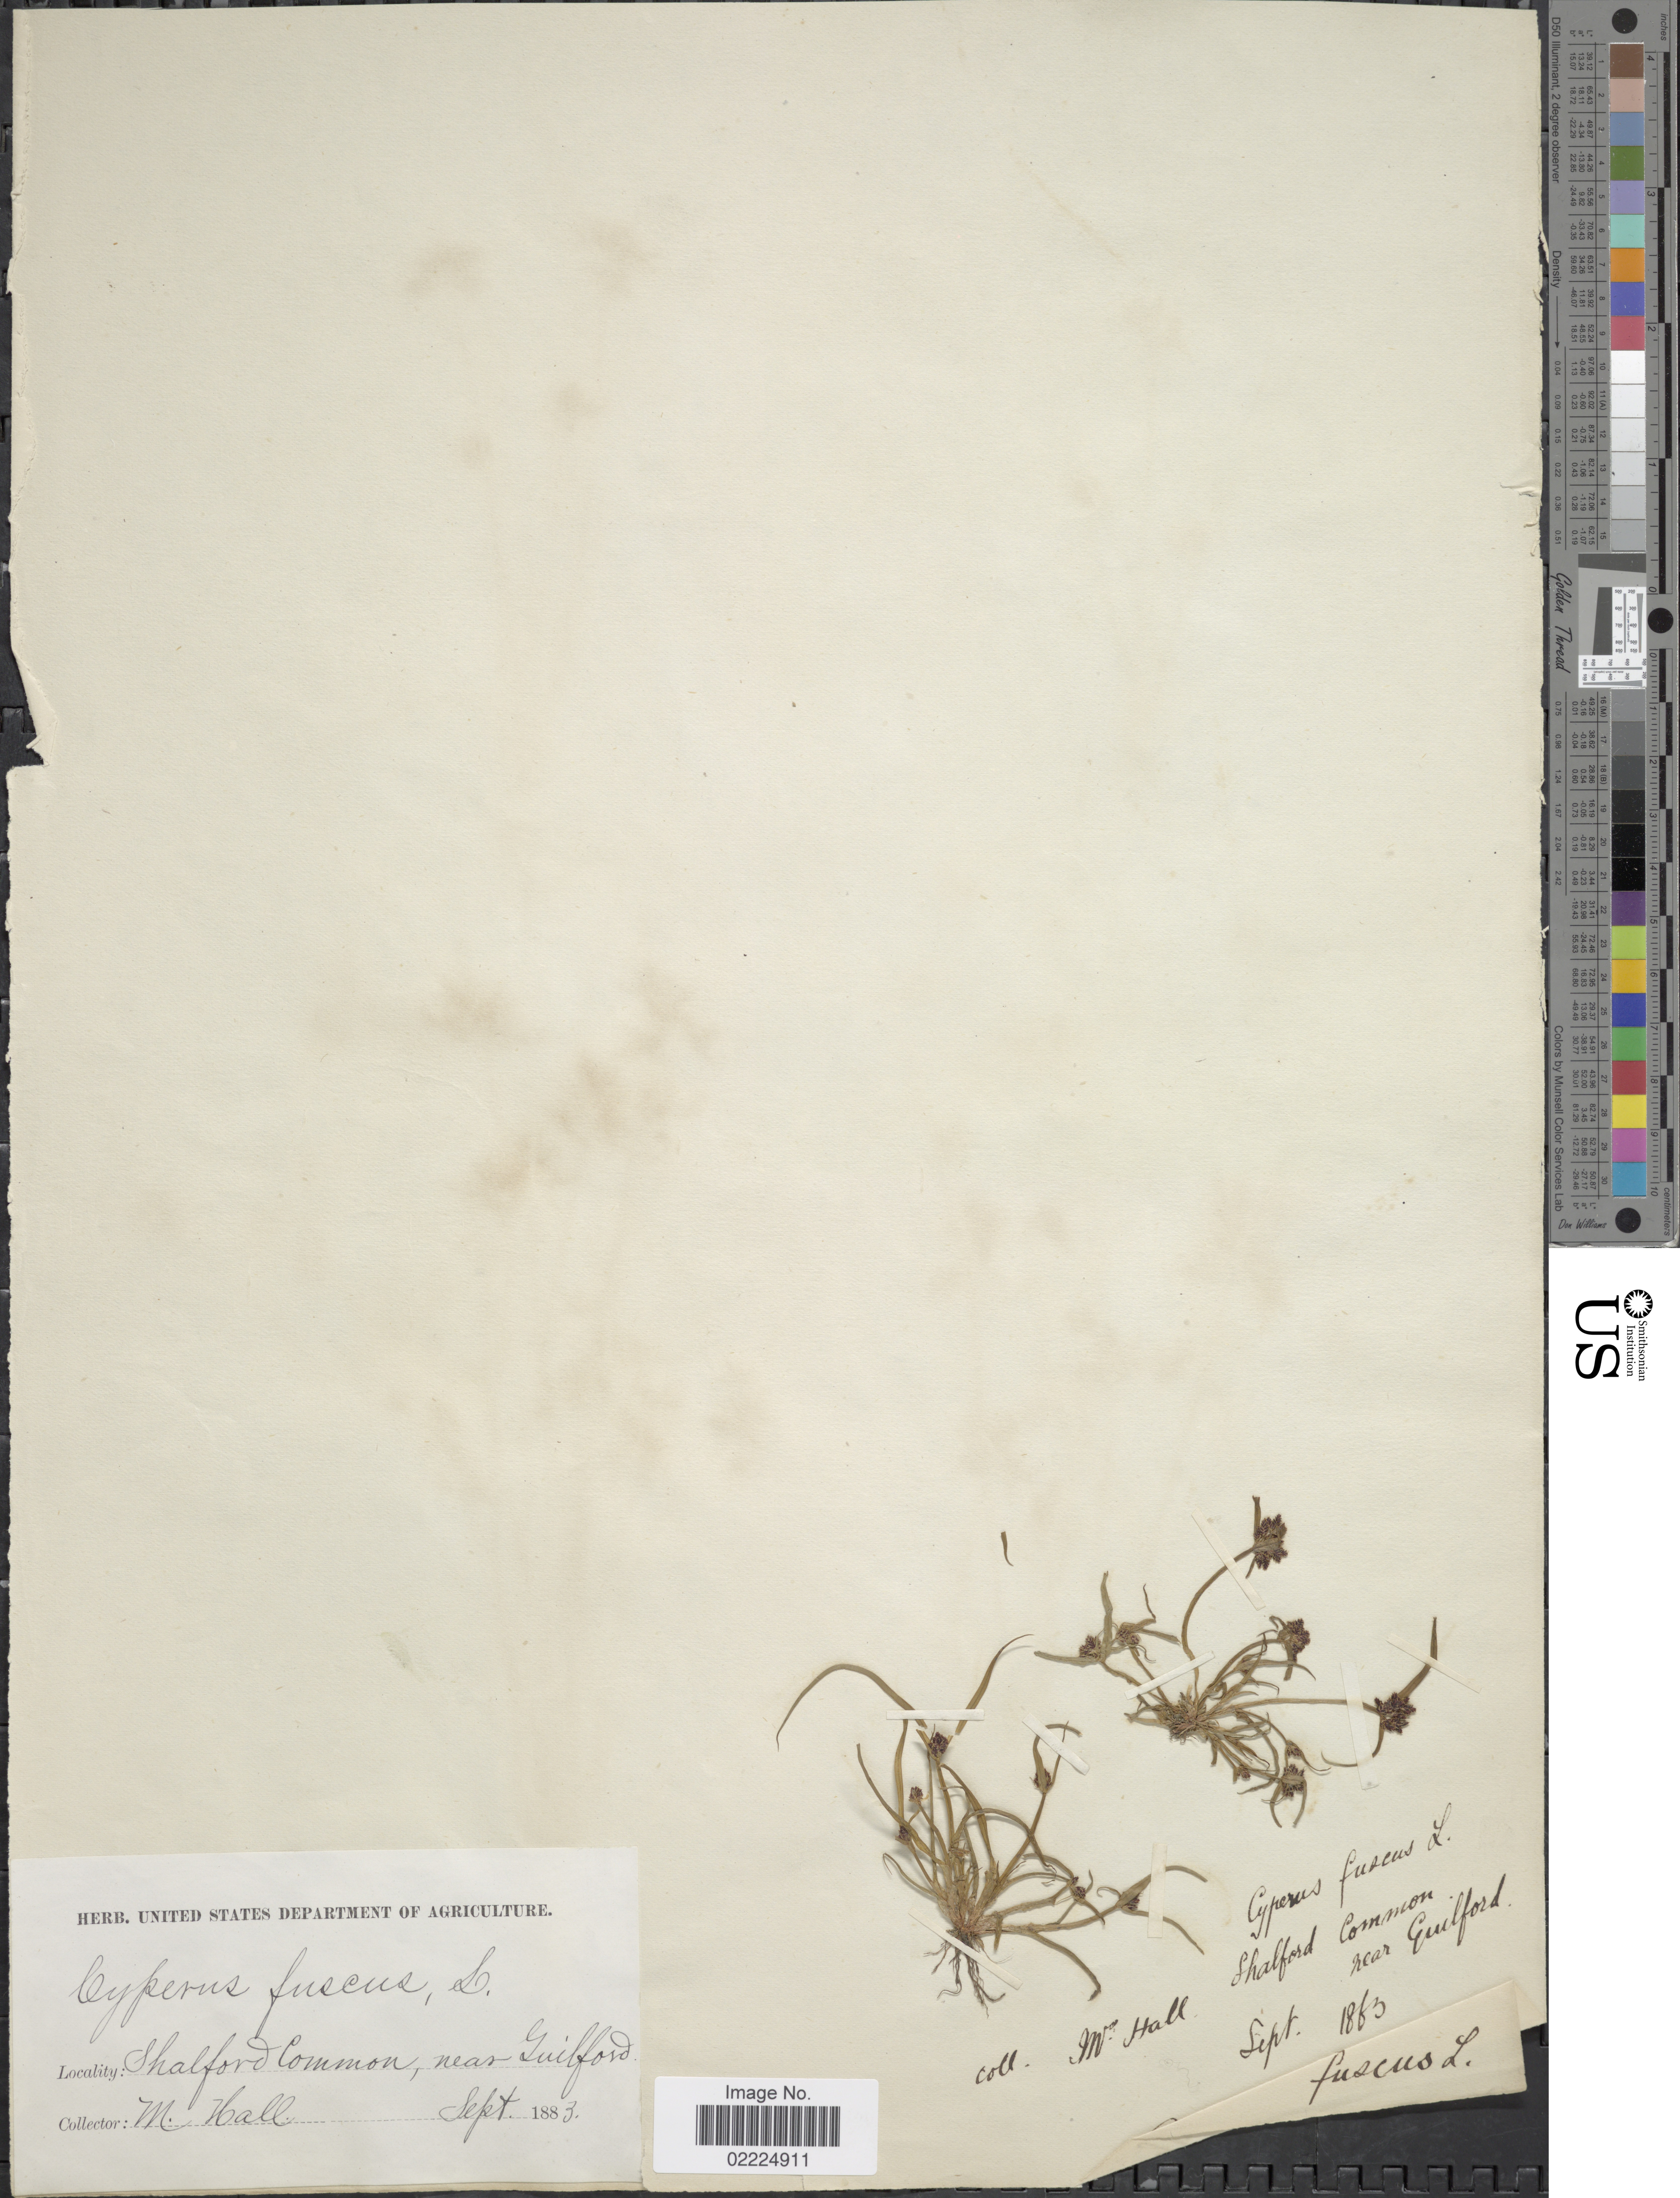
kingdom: Plantae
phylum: Tracheophyta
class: Liliopsida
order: Poales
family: Cyperaceae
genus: Cyperus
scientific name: Cyperus fuscus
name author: L.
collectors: M. Hall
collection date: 1883-09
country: United Kingdom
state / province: England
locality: Shalford Common, near Guilford.